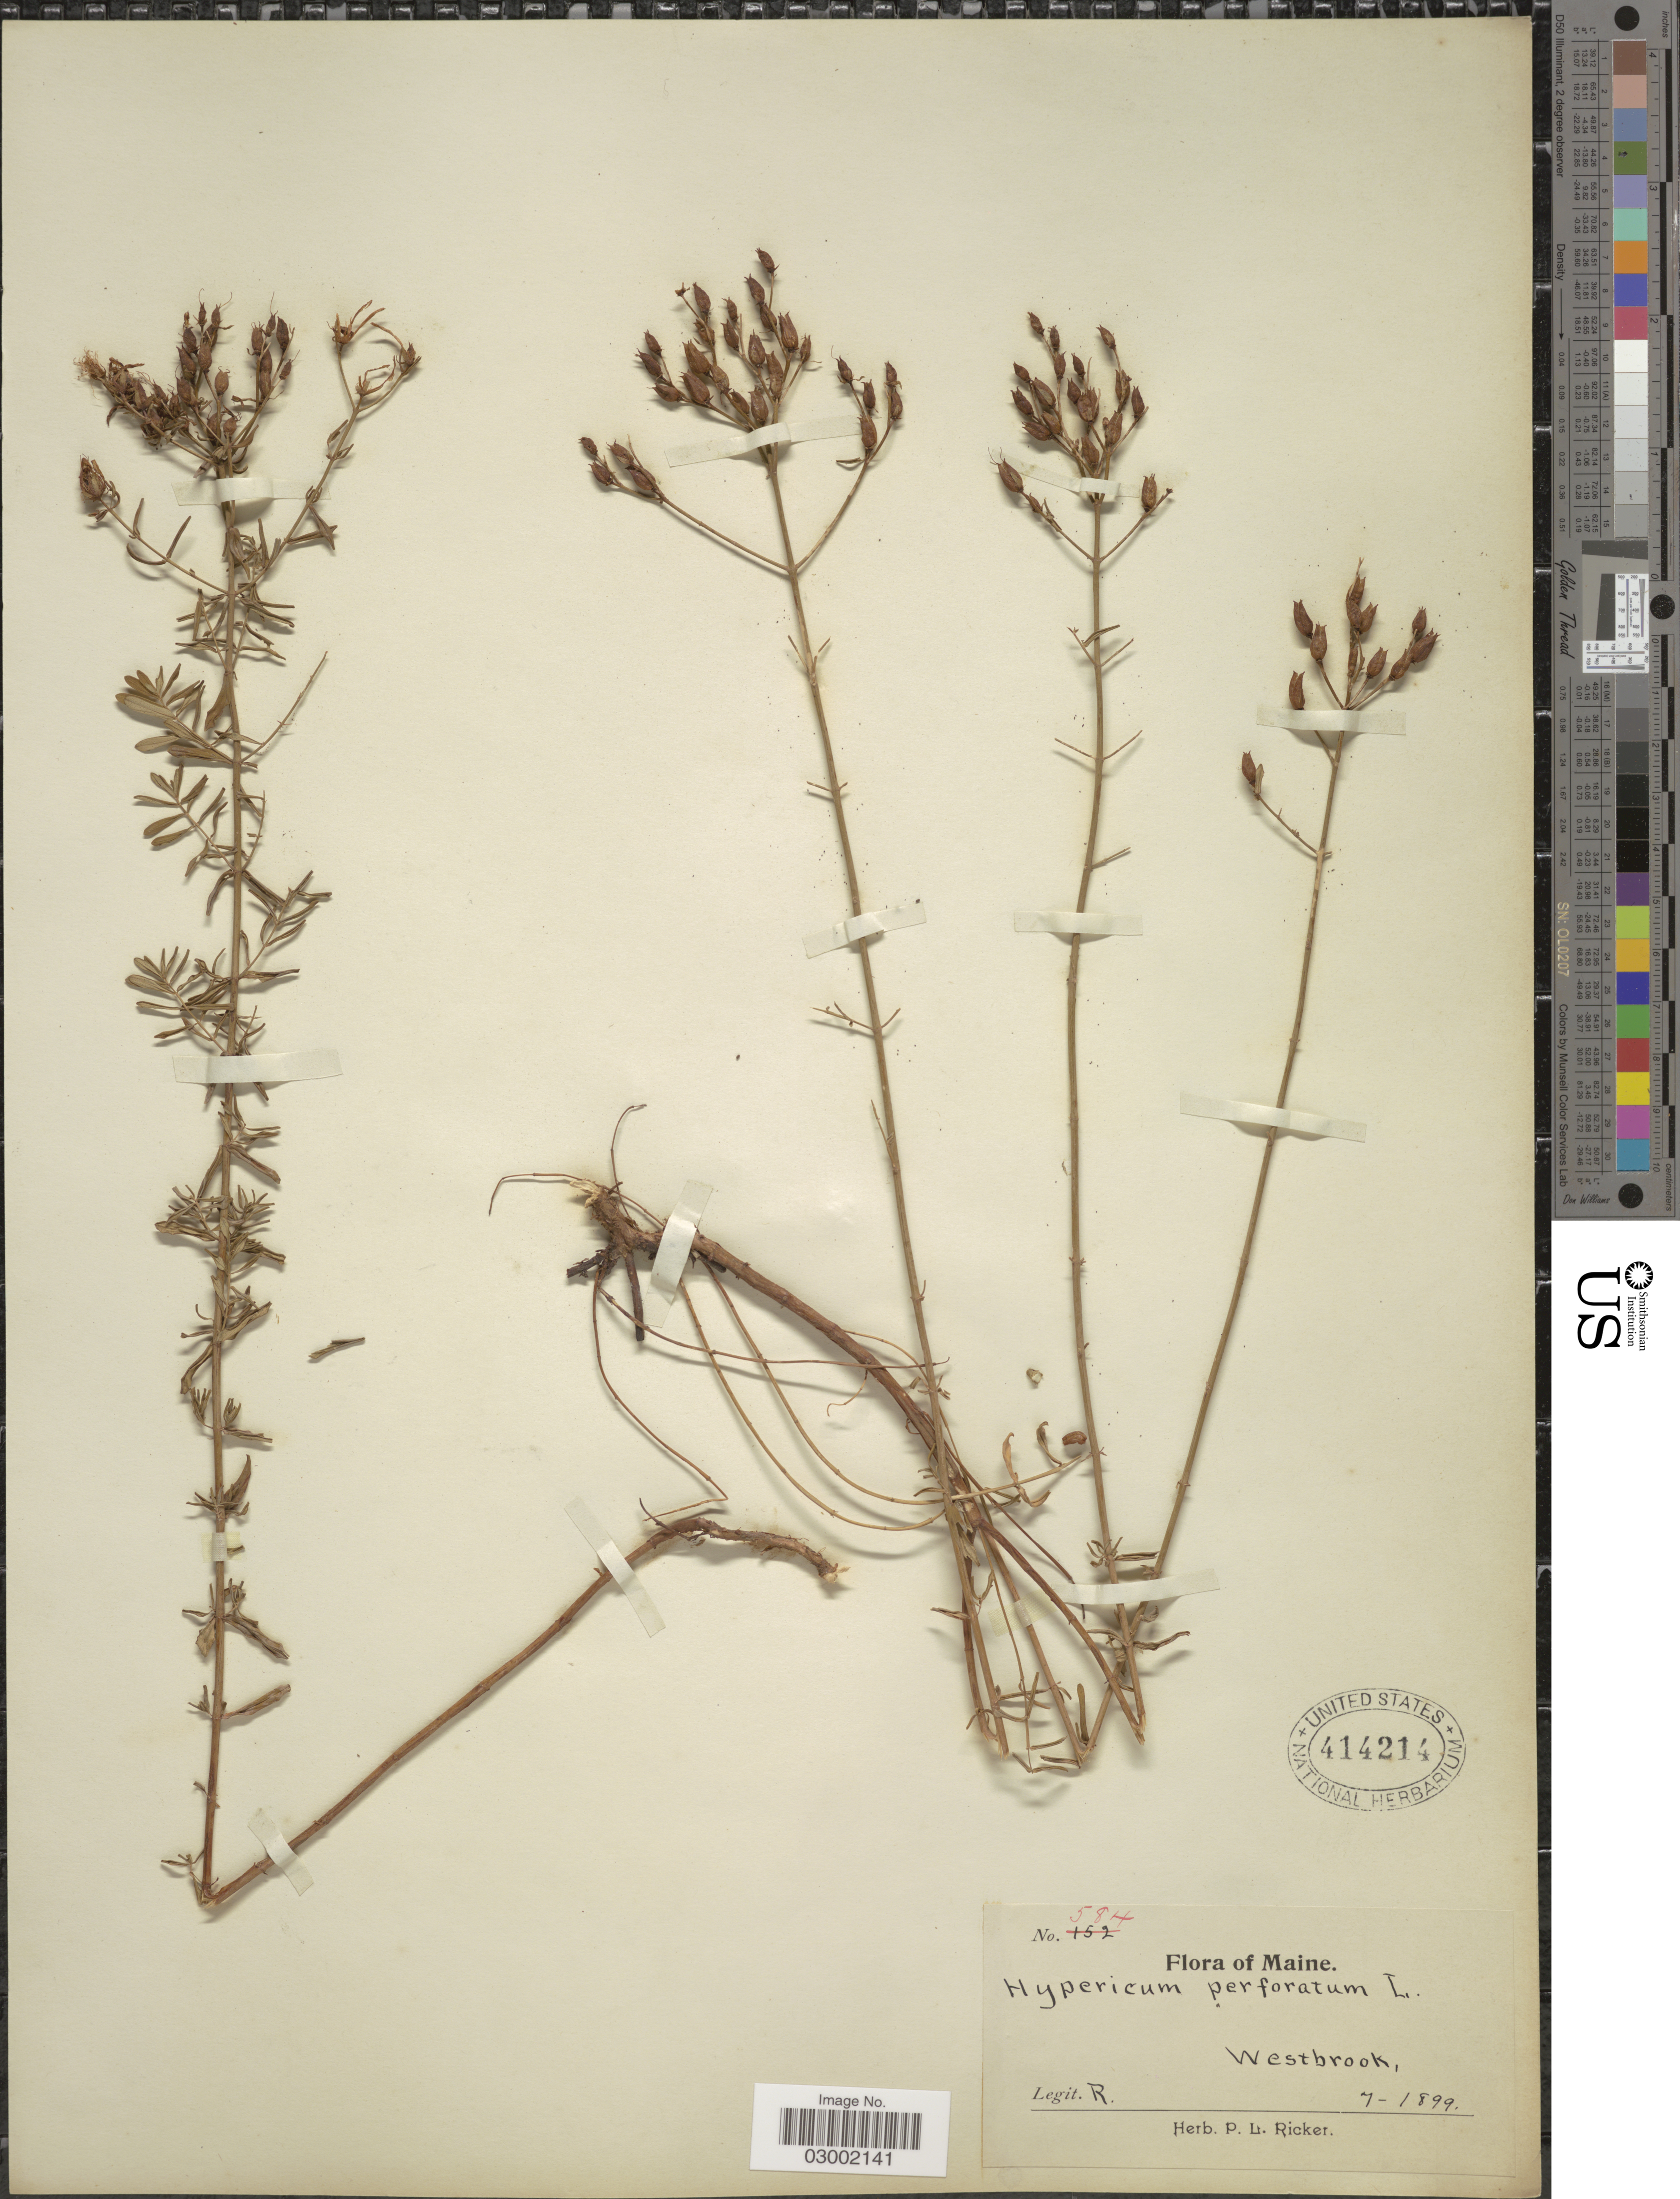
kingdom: Plantae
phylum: Tracheophyta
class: Magnoliopsida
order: Malpighiales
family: Hypericaceae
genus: Hypericum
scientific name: Hypericum perforatum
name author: L.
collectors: P. Ricker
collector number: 584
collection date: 1899-07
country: United States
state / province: Maine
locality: Westbrook.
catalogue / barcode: US 414214